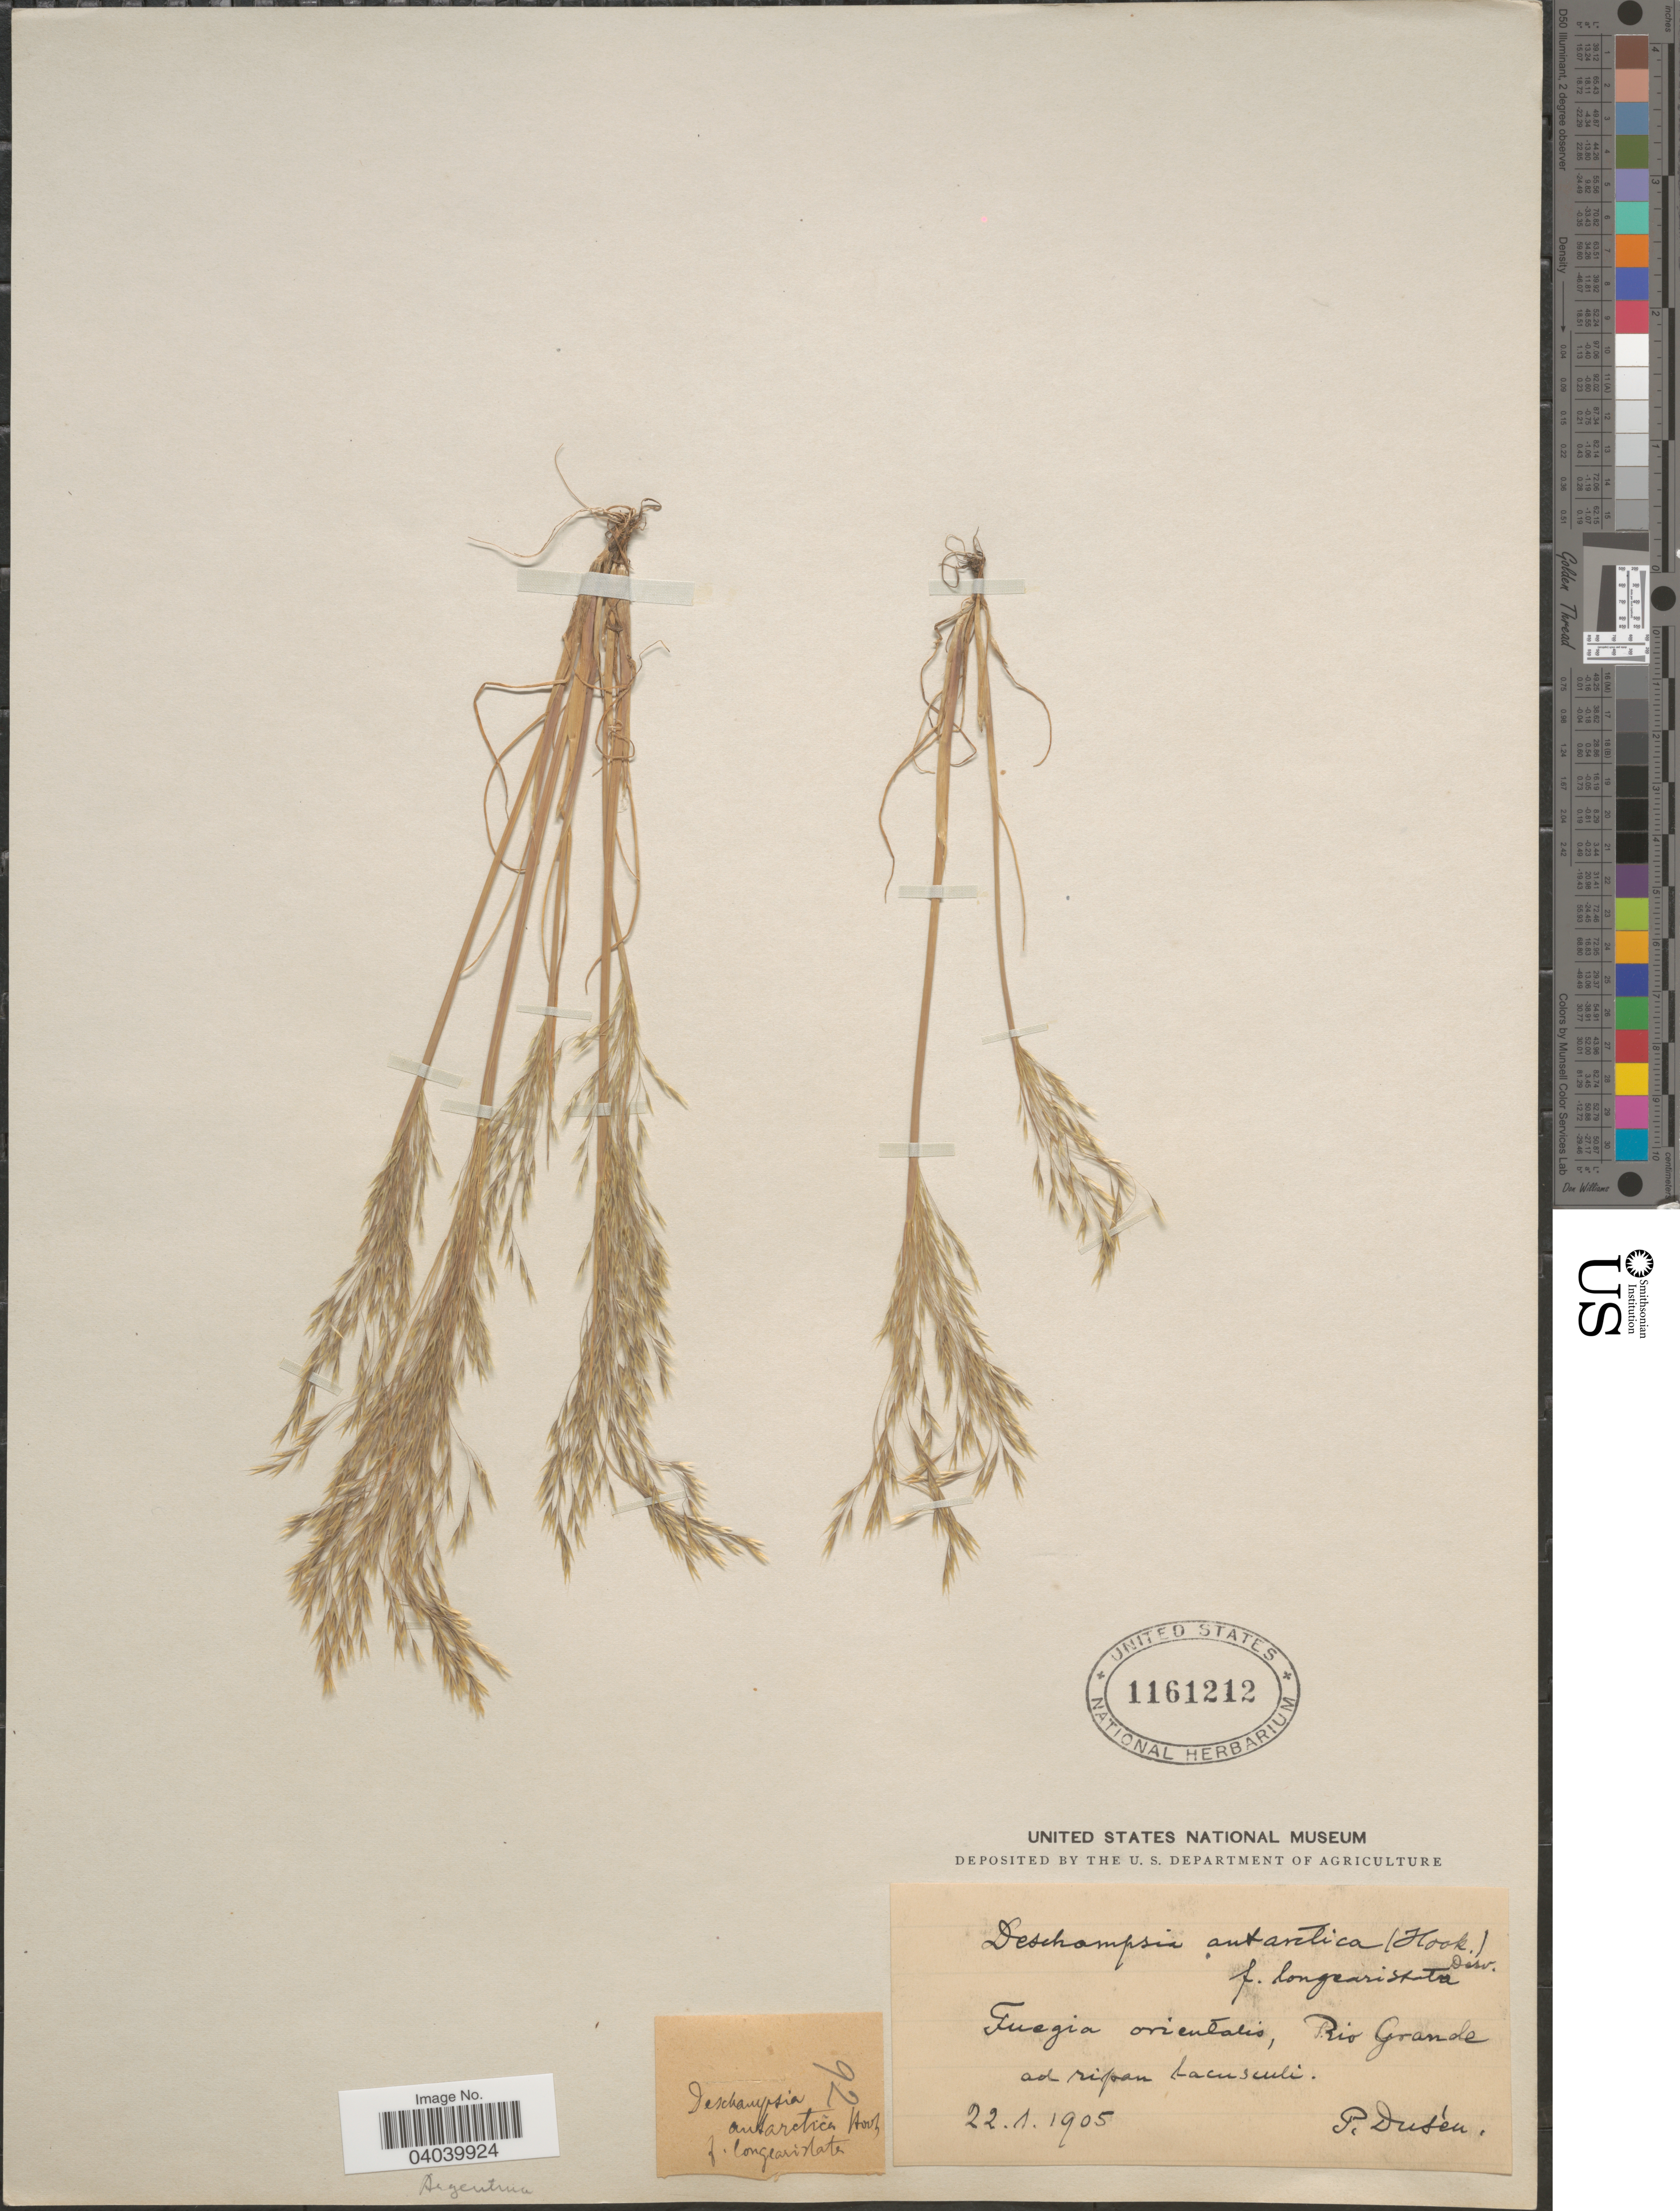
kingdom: Plantae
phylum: Tracheophyta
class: Liliopsida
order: Poales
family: Poaceae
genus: Deschampsia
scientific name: Deschampsia antarctica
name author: É. Desv.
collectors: P. Dusén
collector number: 92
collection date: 1905-01-22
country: Argentina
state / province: Tierra del Fuego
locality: Fusgia orientalis, Rio Grande, ad ripam lacusculi.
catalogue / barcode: US 1161212